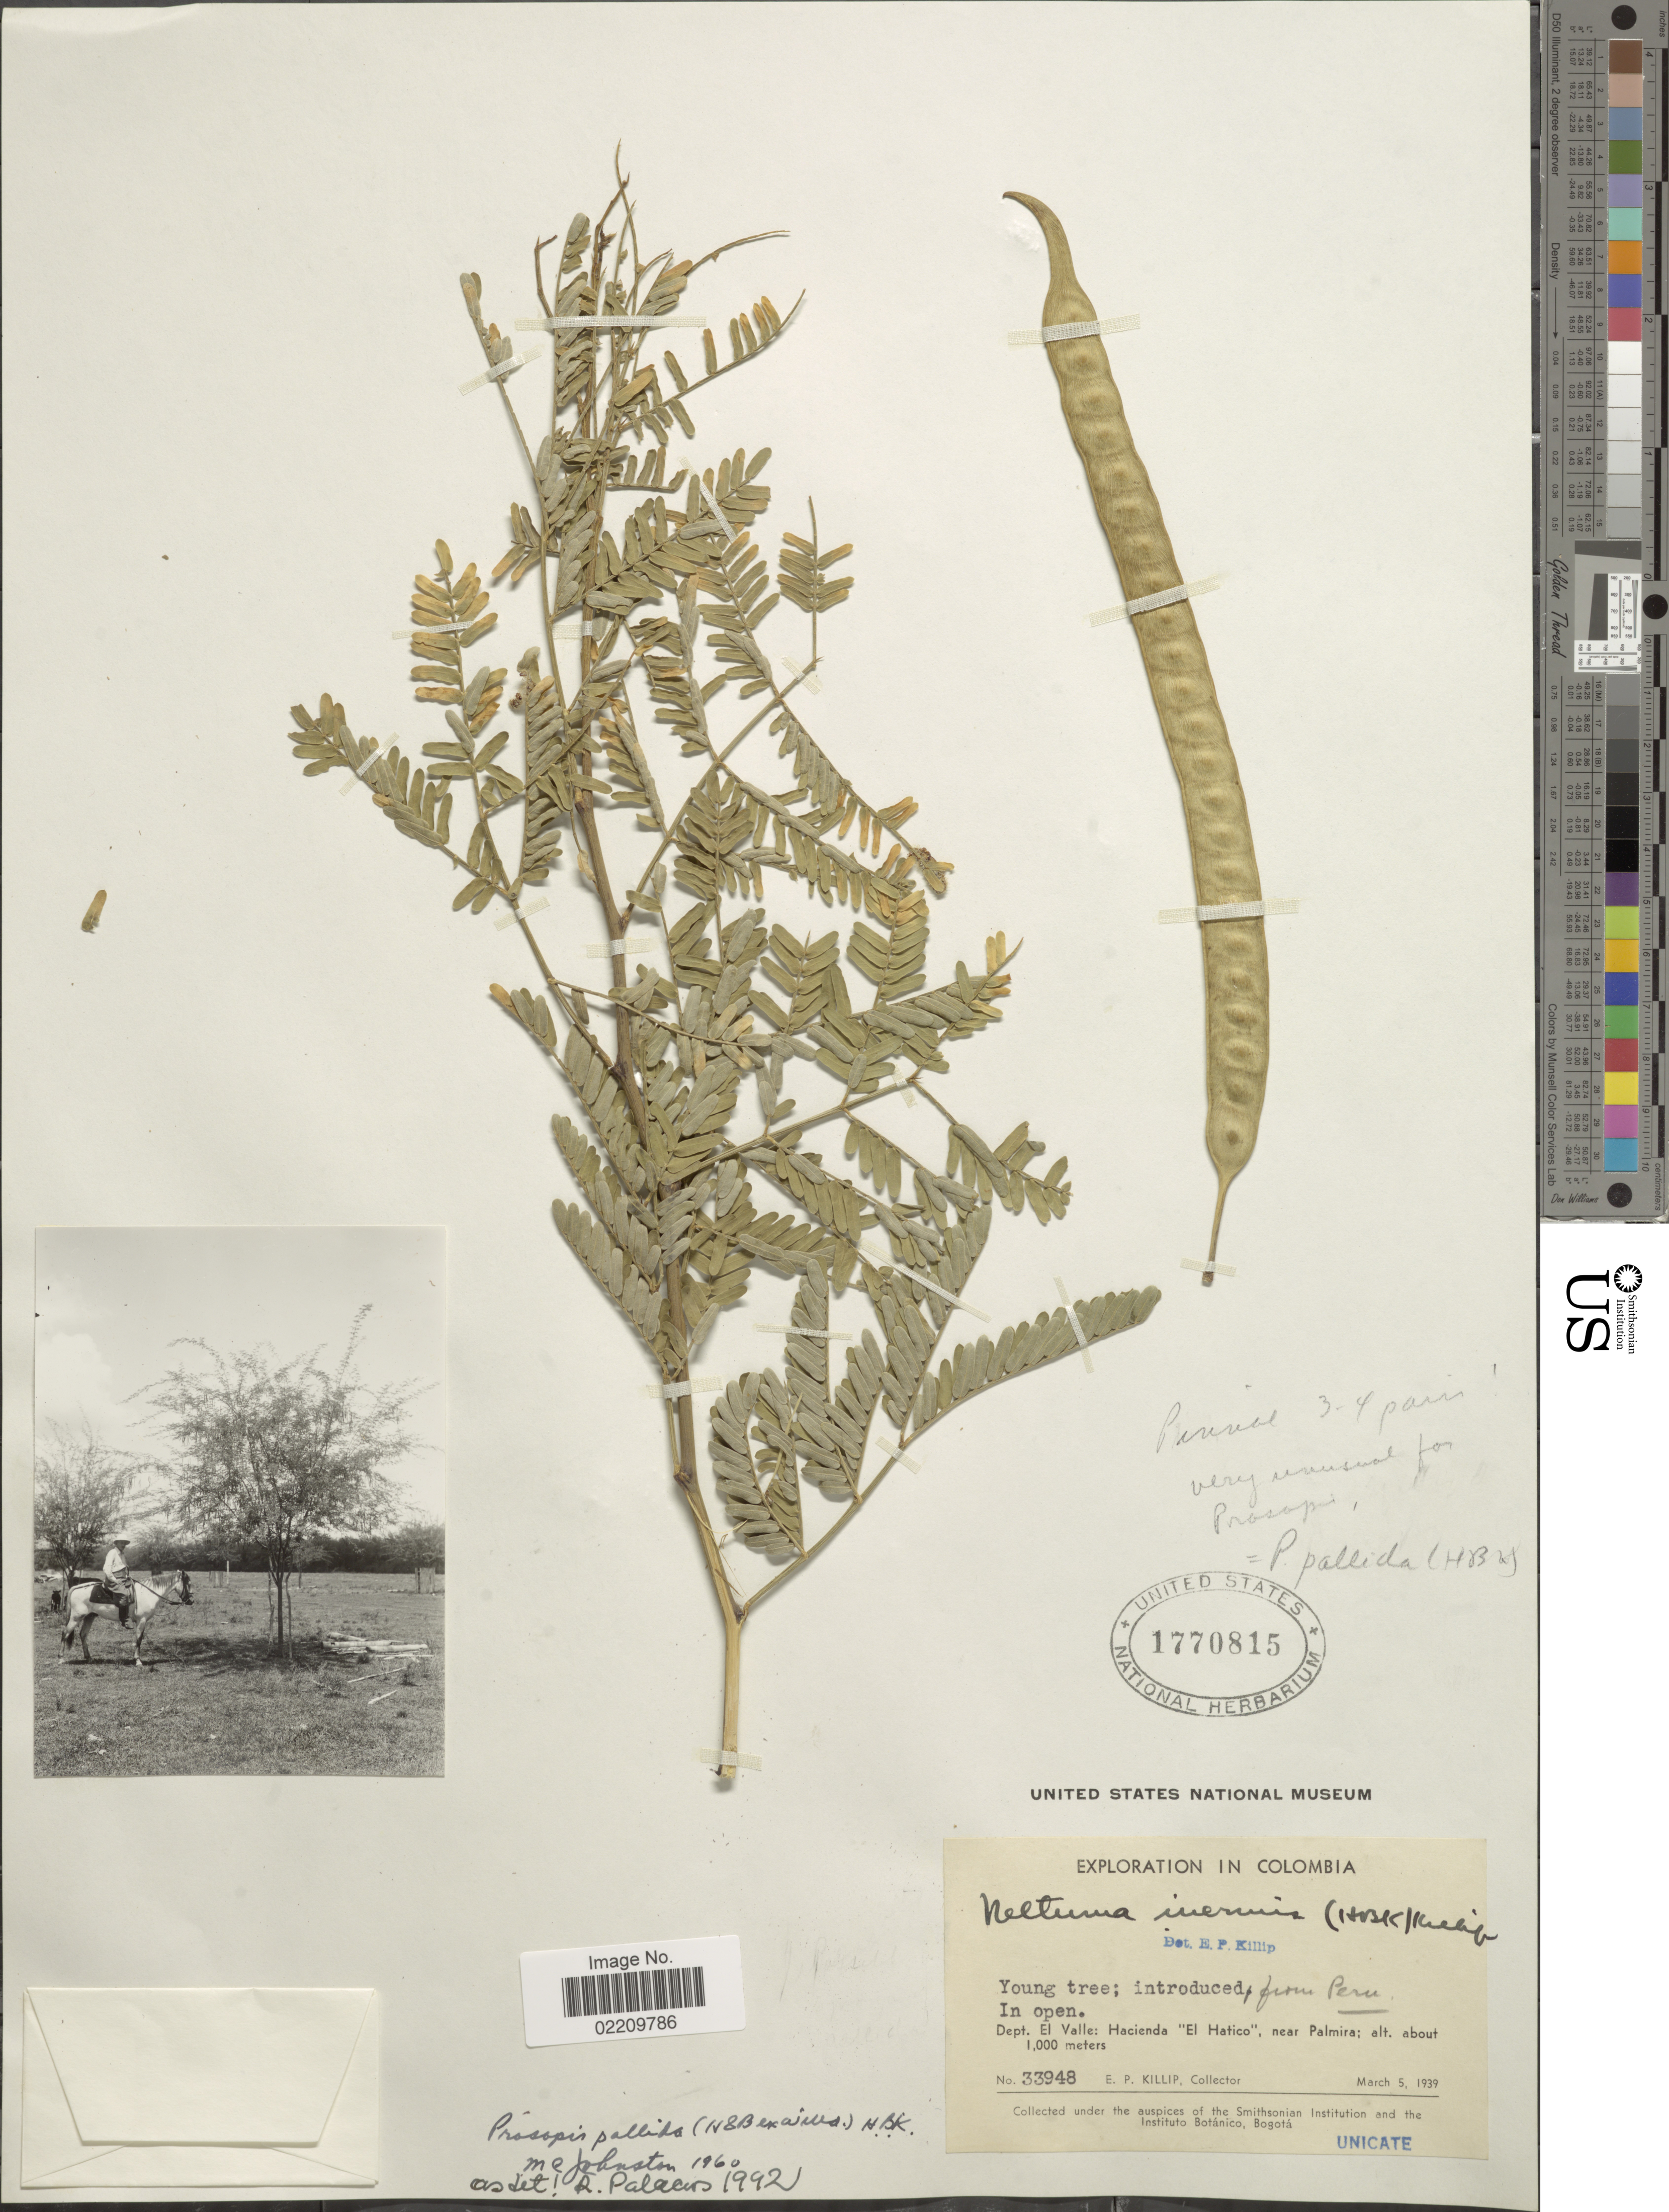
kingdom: Plantae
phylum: Tracheophyta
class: Magnoliopsida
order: Fabales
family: Fabaceae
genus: Neltuma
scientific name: Neltuma pallida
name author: (Humb. & Bonpl. ex Willd.) C. E. Hughes & G.P. Lewis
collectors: E. P. Killip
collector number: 33948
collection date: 1939-03-05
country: Colombia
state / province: Valle del Cauca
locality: Dept. El Valle: Hacienda "El Hatico", near Palmira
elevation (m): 1000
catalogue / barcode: US 1770815